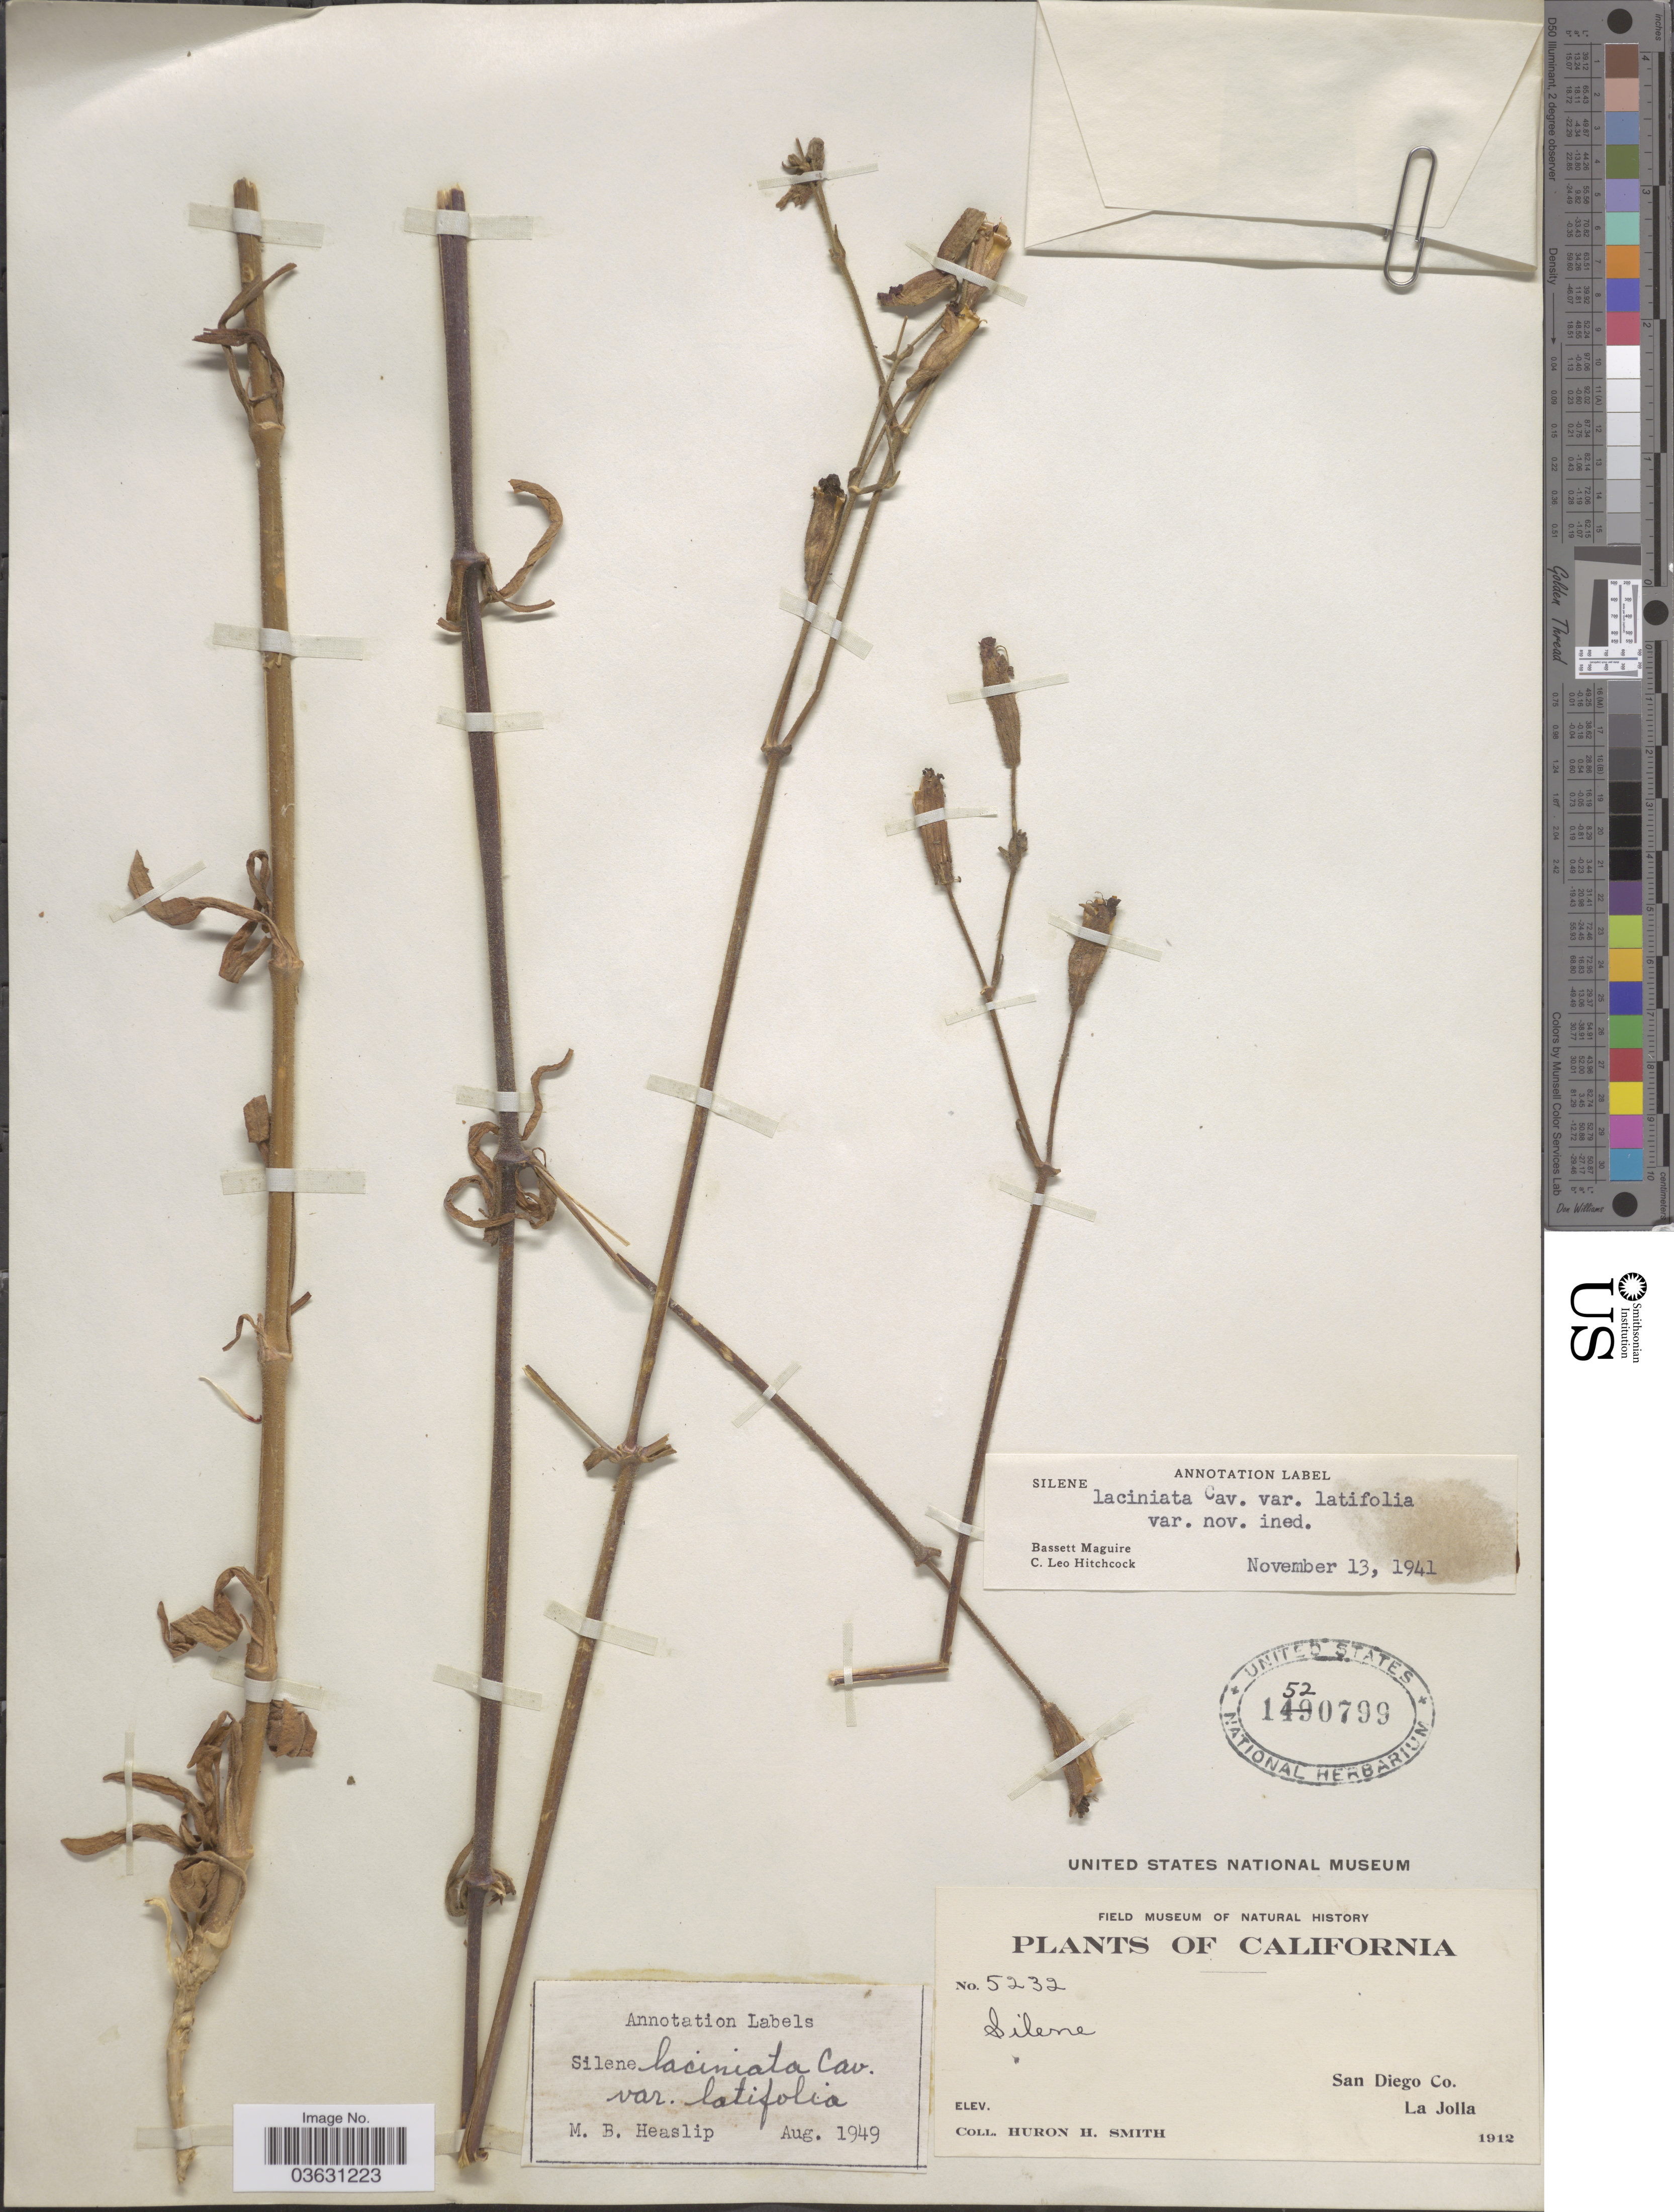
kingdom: Plantae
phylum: Tracheophyta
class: Magnoliopsida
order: Caryophyllales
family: Caryophyllaceae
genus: Silene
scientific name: Silene laciniata var. latifolia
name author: C.L. Hitchc. & Maguire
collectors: Huron H. Smith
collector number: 5232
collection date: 1912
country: United States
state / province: California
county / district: San Diego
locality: San Diego Co. La Jolla.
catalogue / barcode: US 1520799